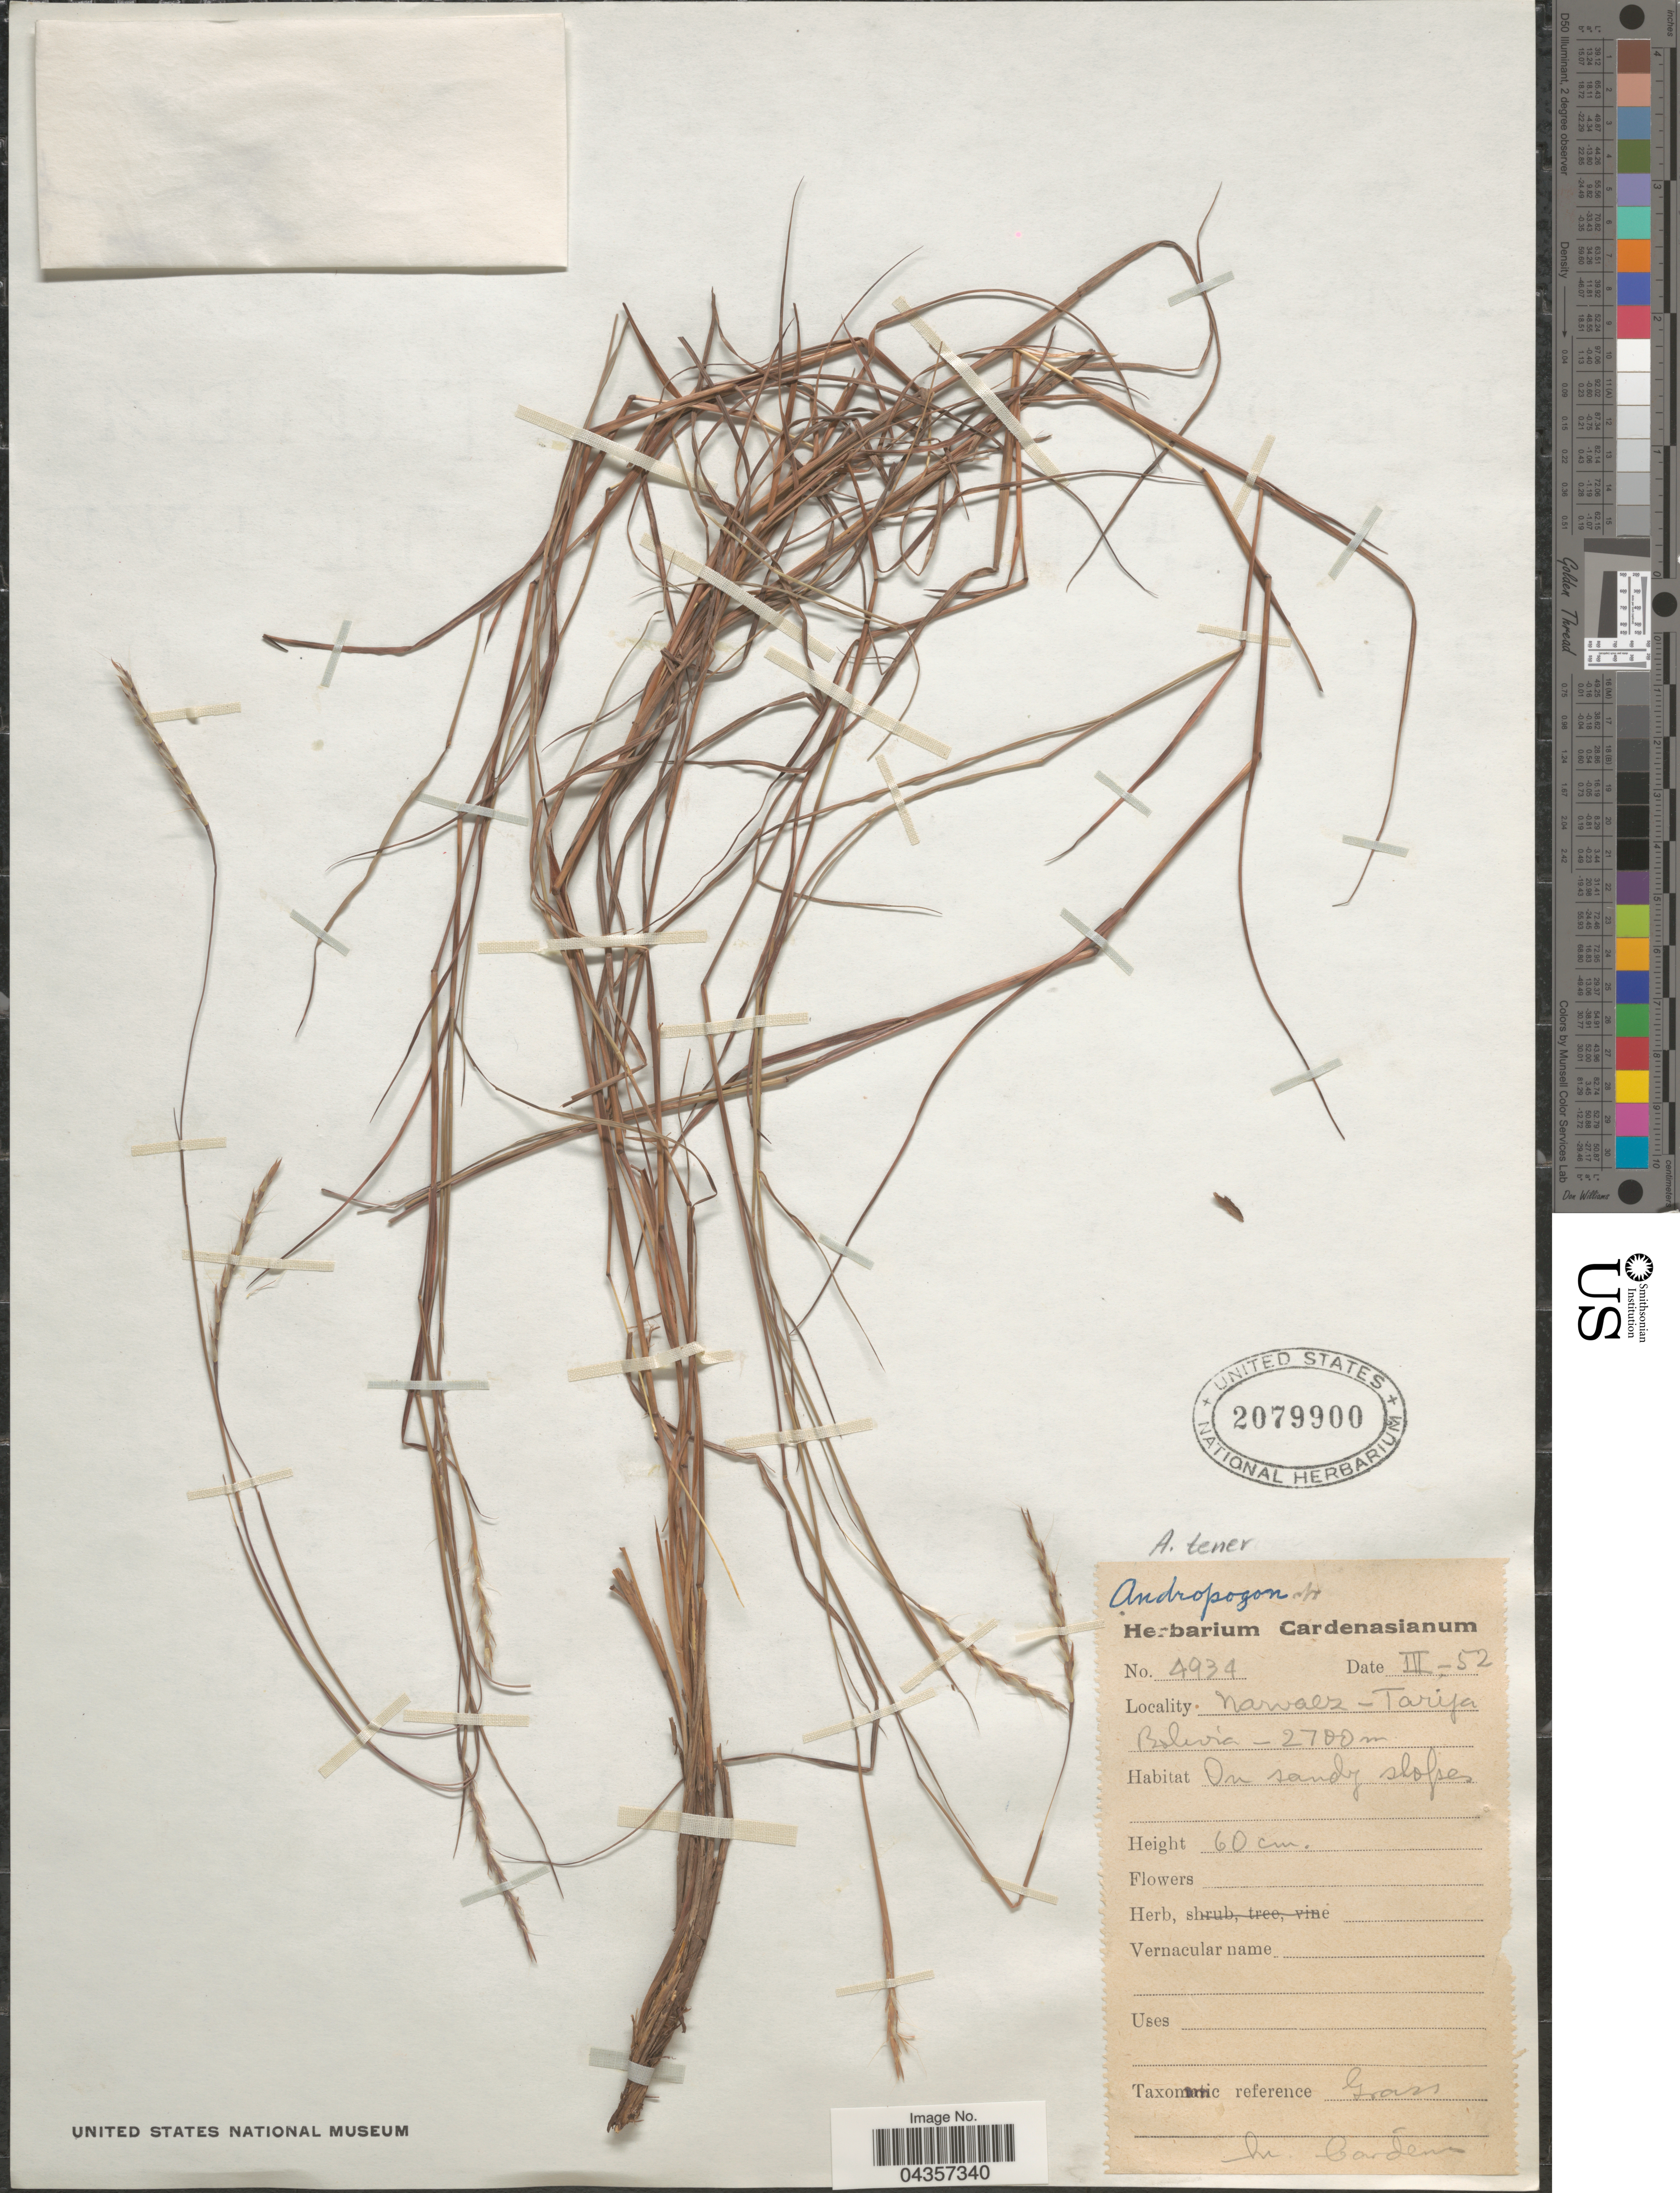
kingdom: Plantae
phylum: Tracheophyta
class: Liliopsida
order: Poales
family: Poaceae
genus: Schizachyrium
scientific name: Schizachyrium tenerum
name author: Nees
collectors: ex herb. Cardenasianum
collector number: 4934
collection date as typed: Transcribed d/m/y: /3/52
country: Bolivia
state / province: Tarija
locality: Narvalz.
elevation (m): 2700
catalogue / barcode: US 2079900